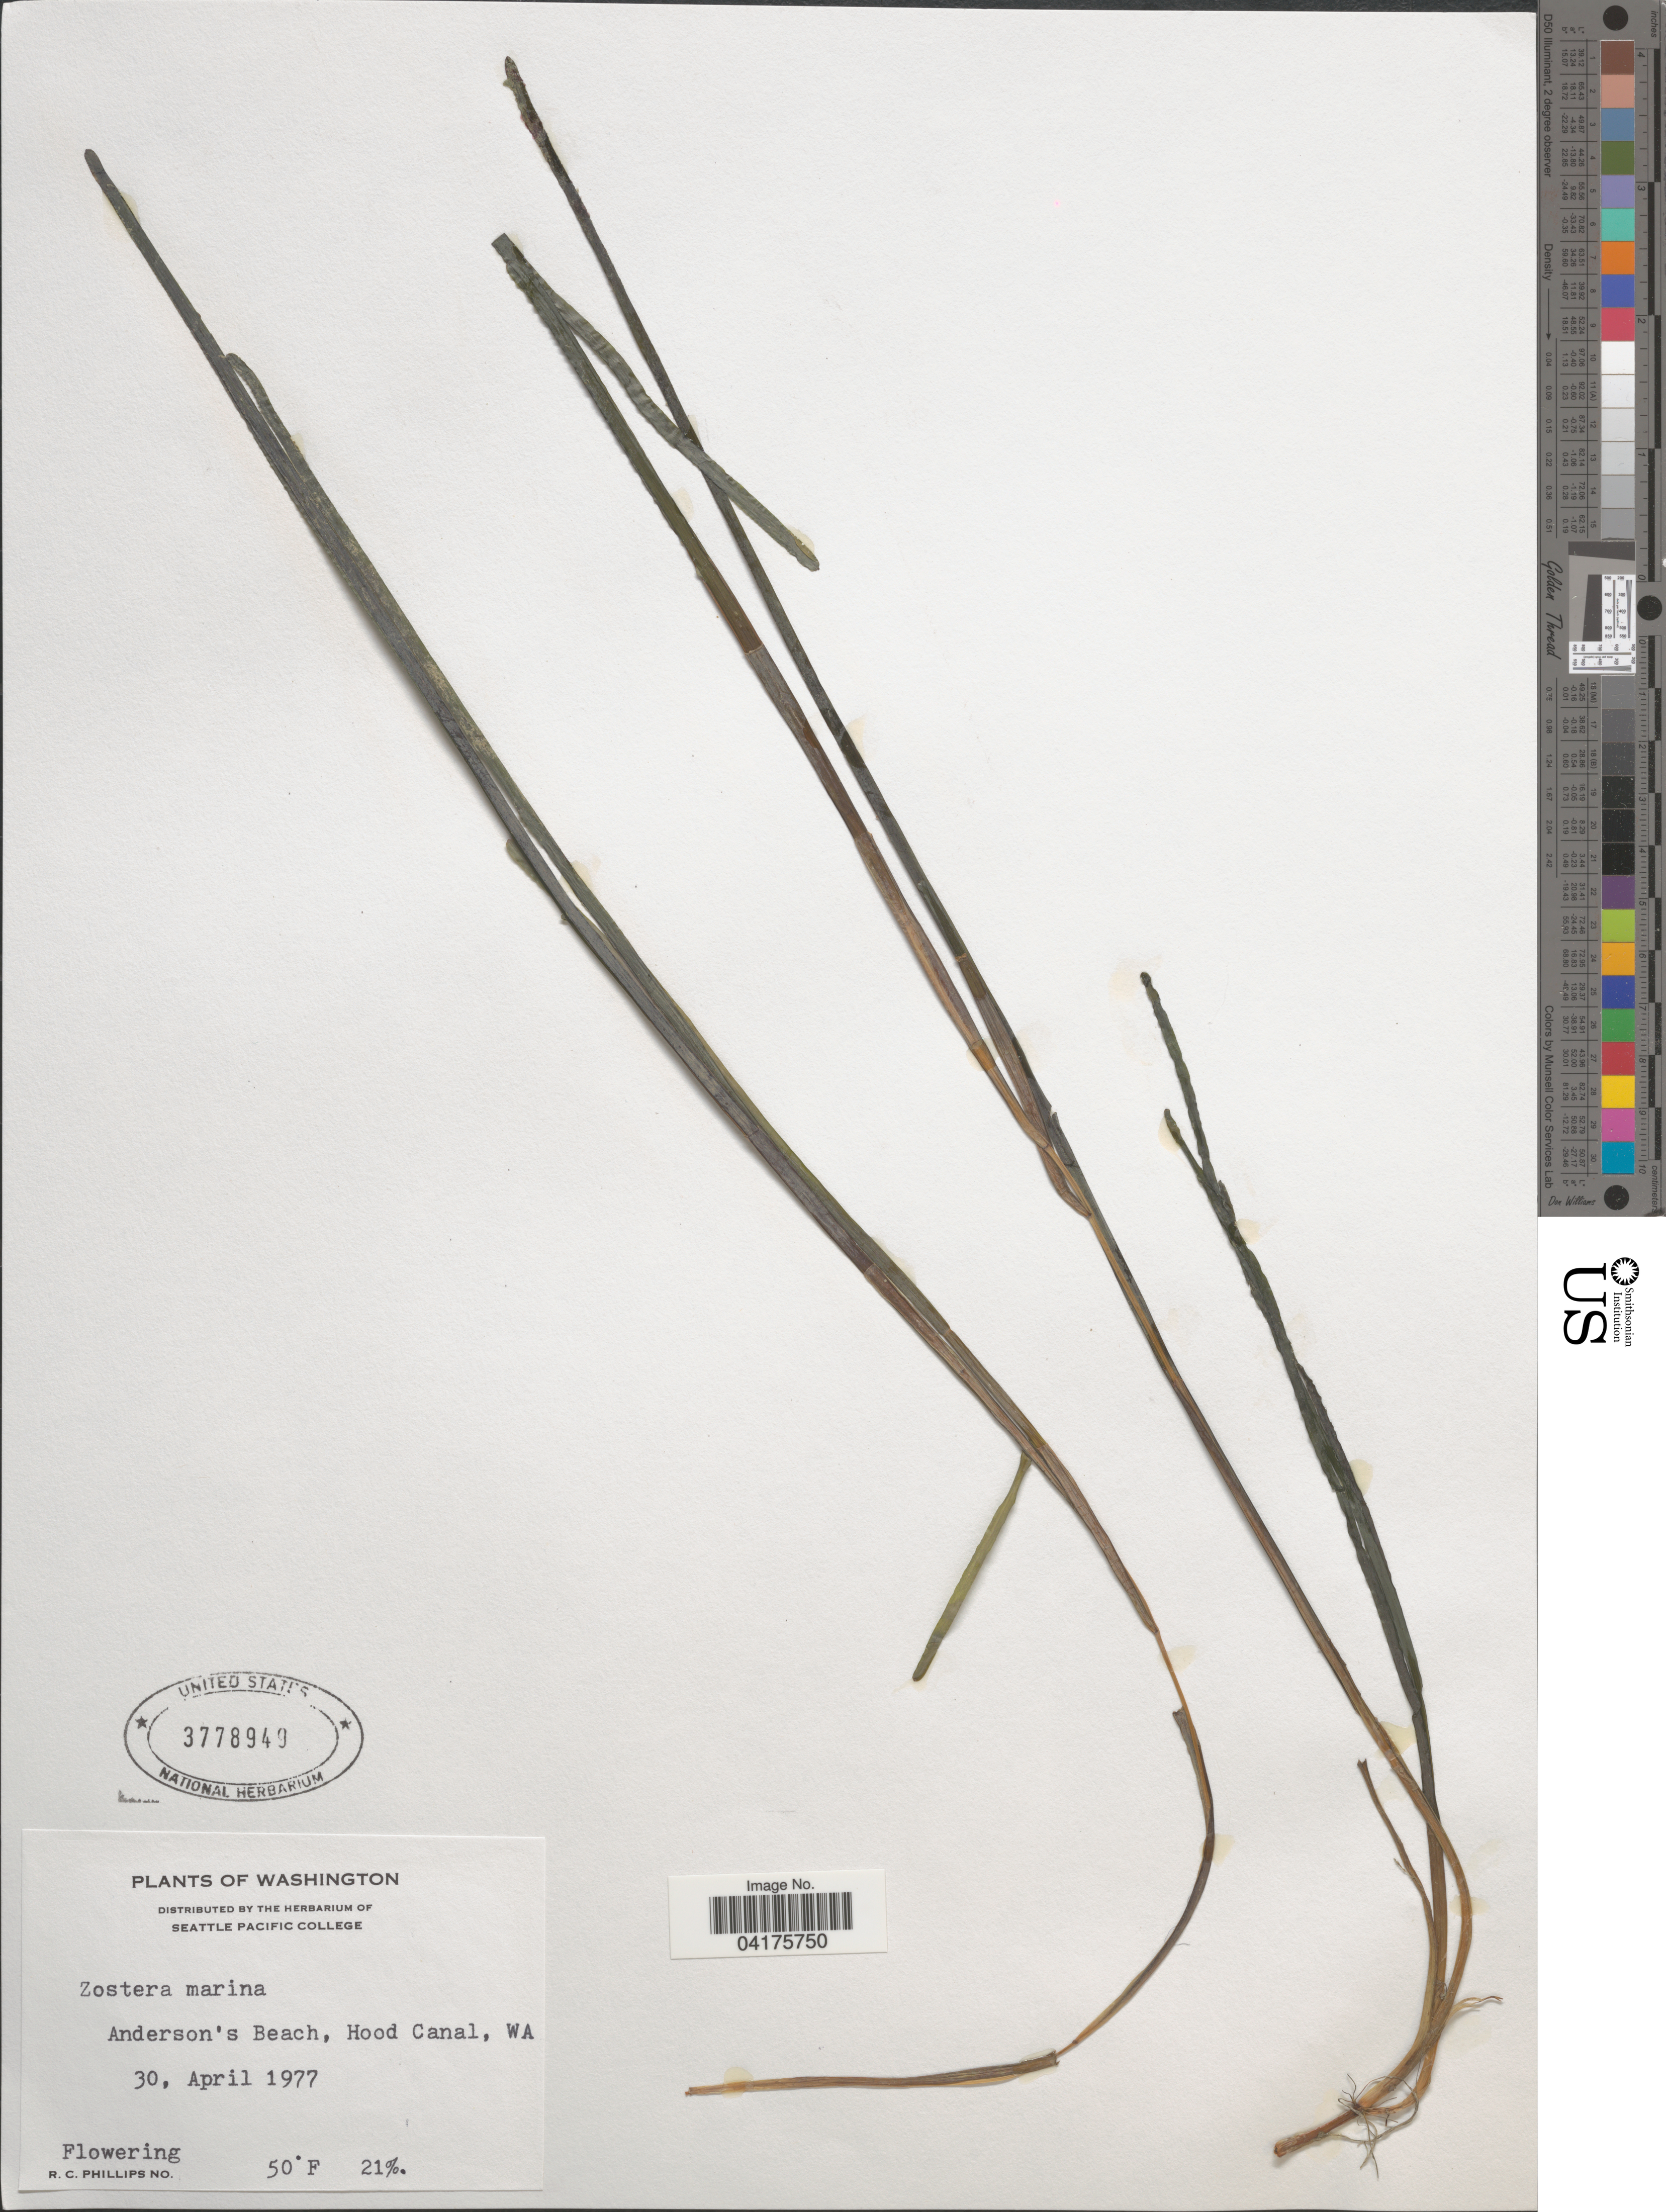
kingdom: Plantae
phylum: Tracheophyta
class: Liliopsida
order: Alismatales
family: Zosteraceae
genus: Zostera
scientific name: Zostera marina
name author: L.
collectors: R. C. Phillips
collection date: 1977-04-30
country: United States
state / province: Washington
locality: Anderson's Beach, Hood Canal.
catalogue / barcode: US 3778949